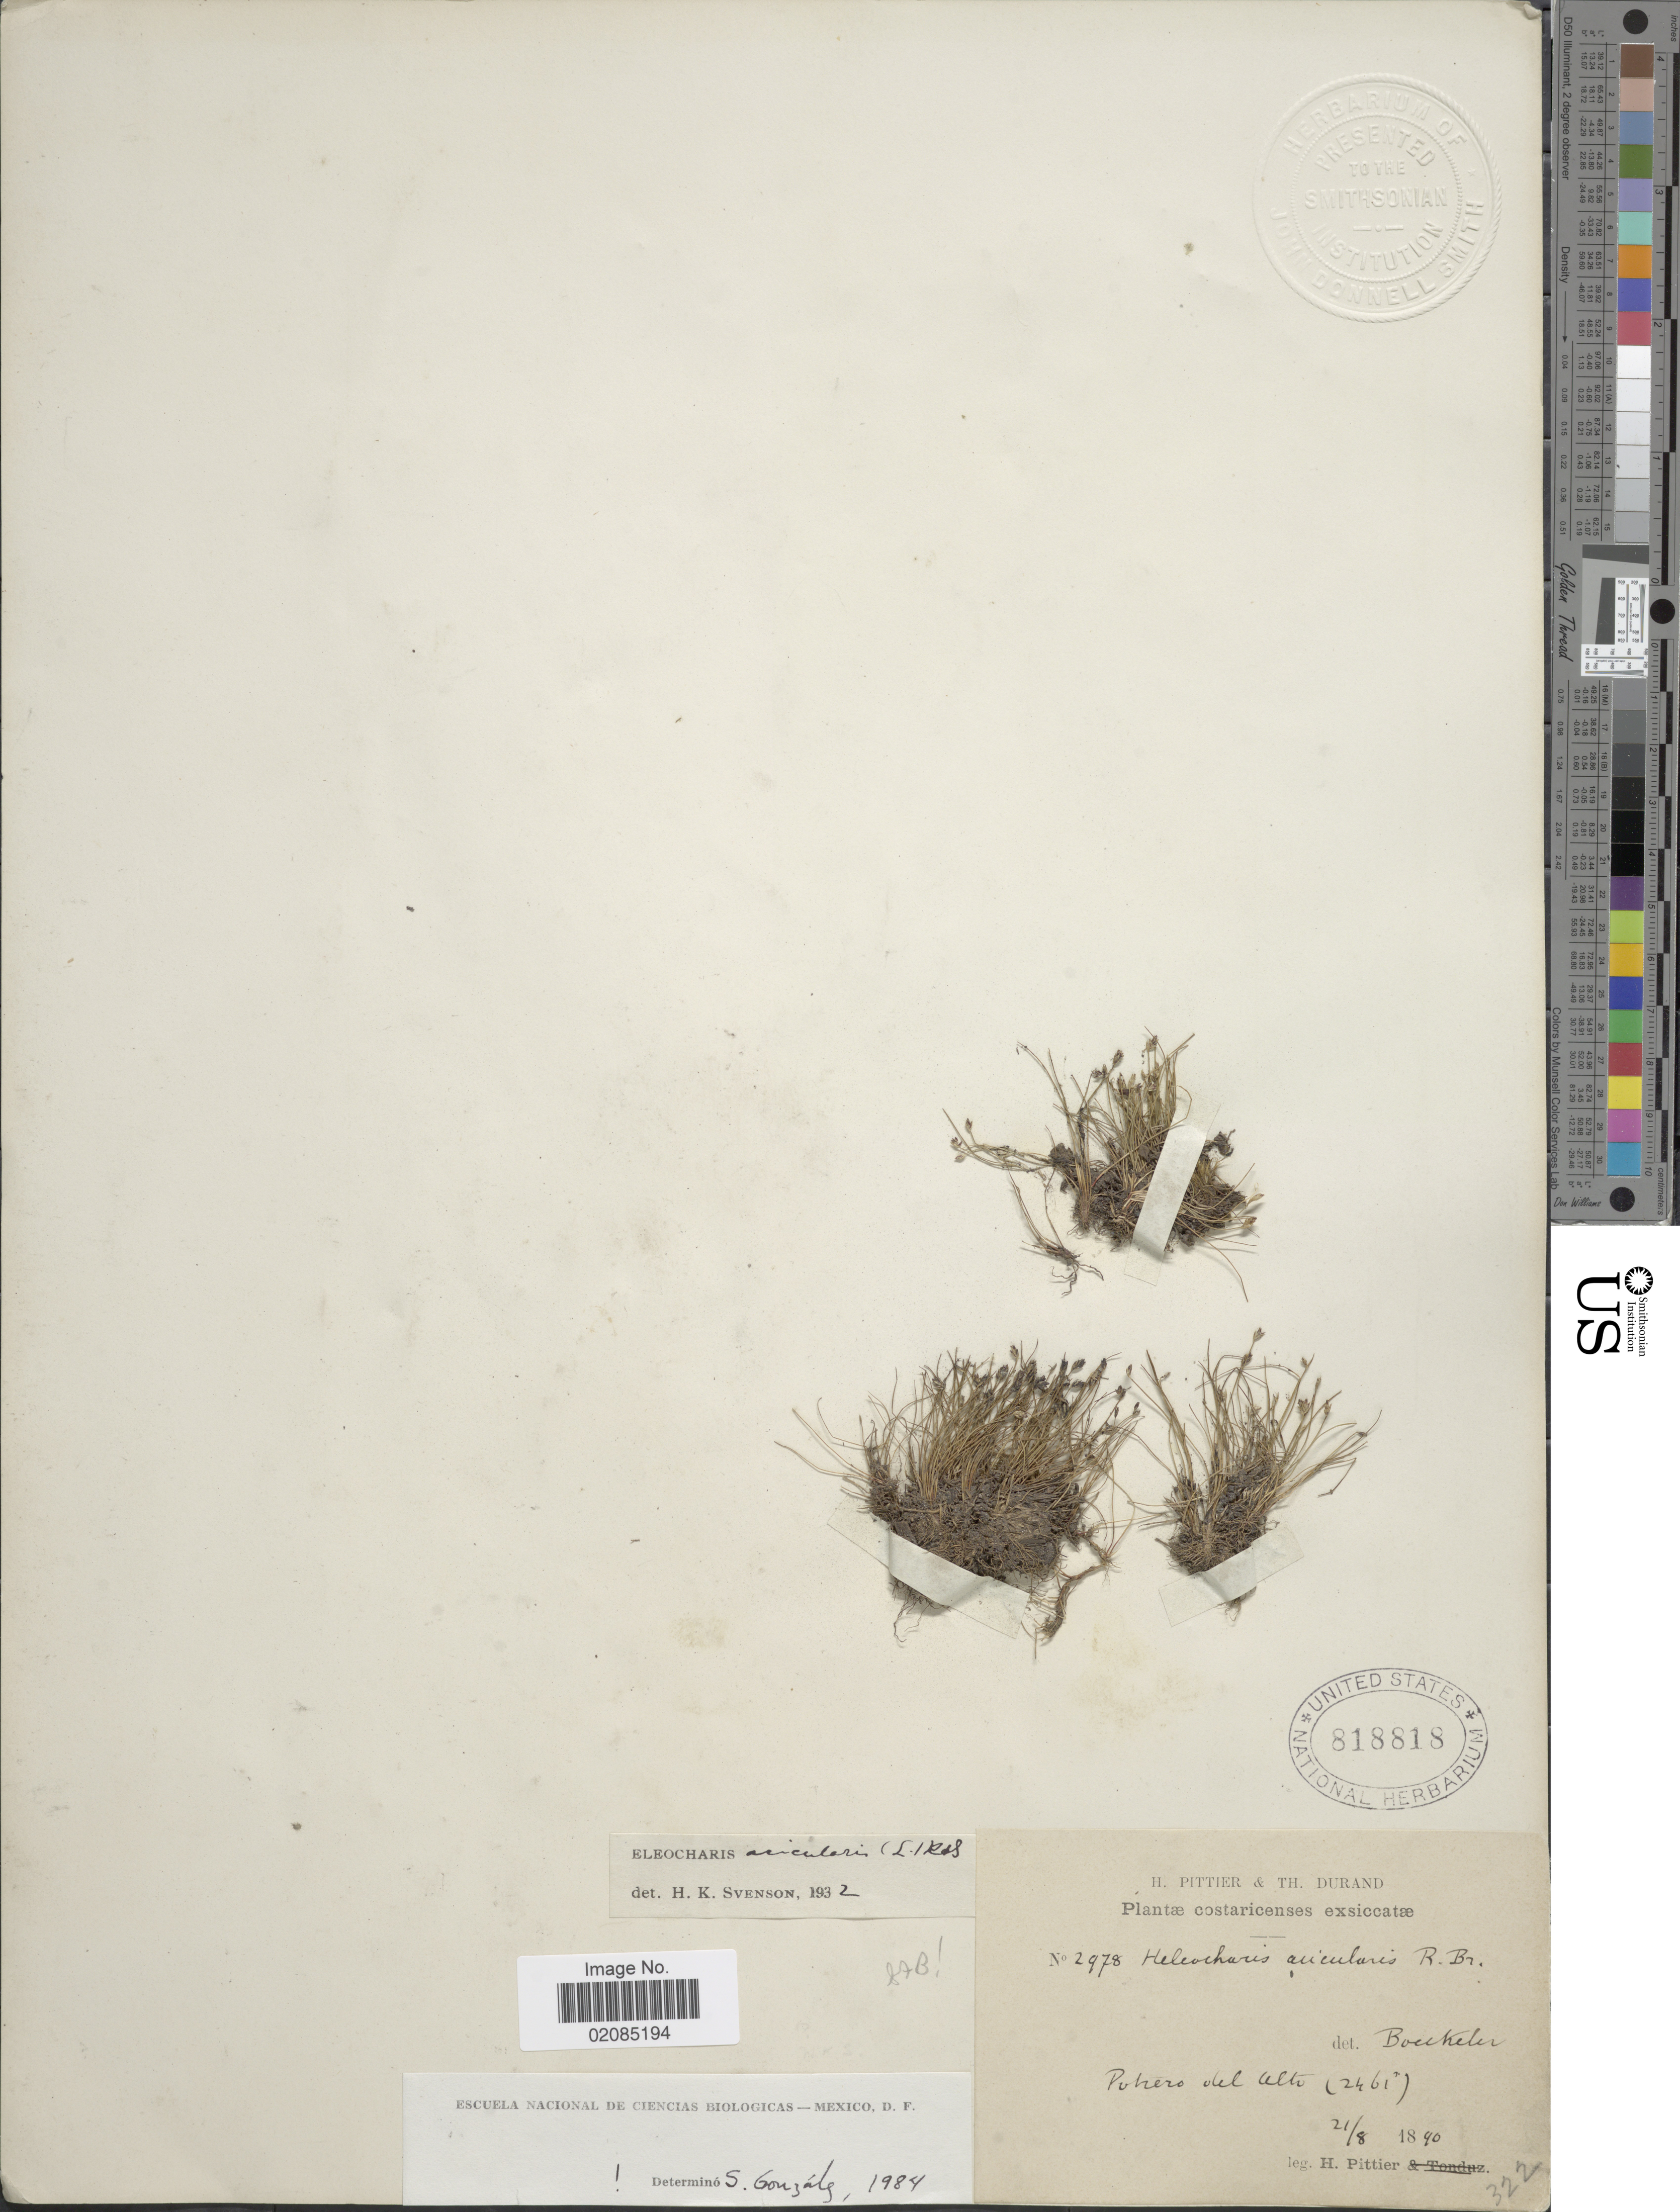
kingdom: Plantae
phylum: Tracheophyta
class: Liliopsida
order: Poales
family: Cyperaceae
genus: Eleocharis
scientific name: Eleocharis acicularis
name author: (L.) Roem. & Schult.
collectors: H. F. Pittier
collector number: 2978/322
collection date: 1890-08-21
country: Costa Rica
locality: Potrero de Alto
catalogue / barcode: US 818818